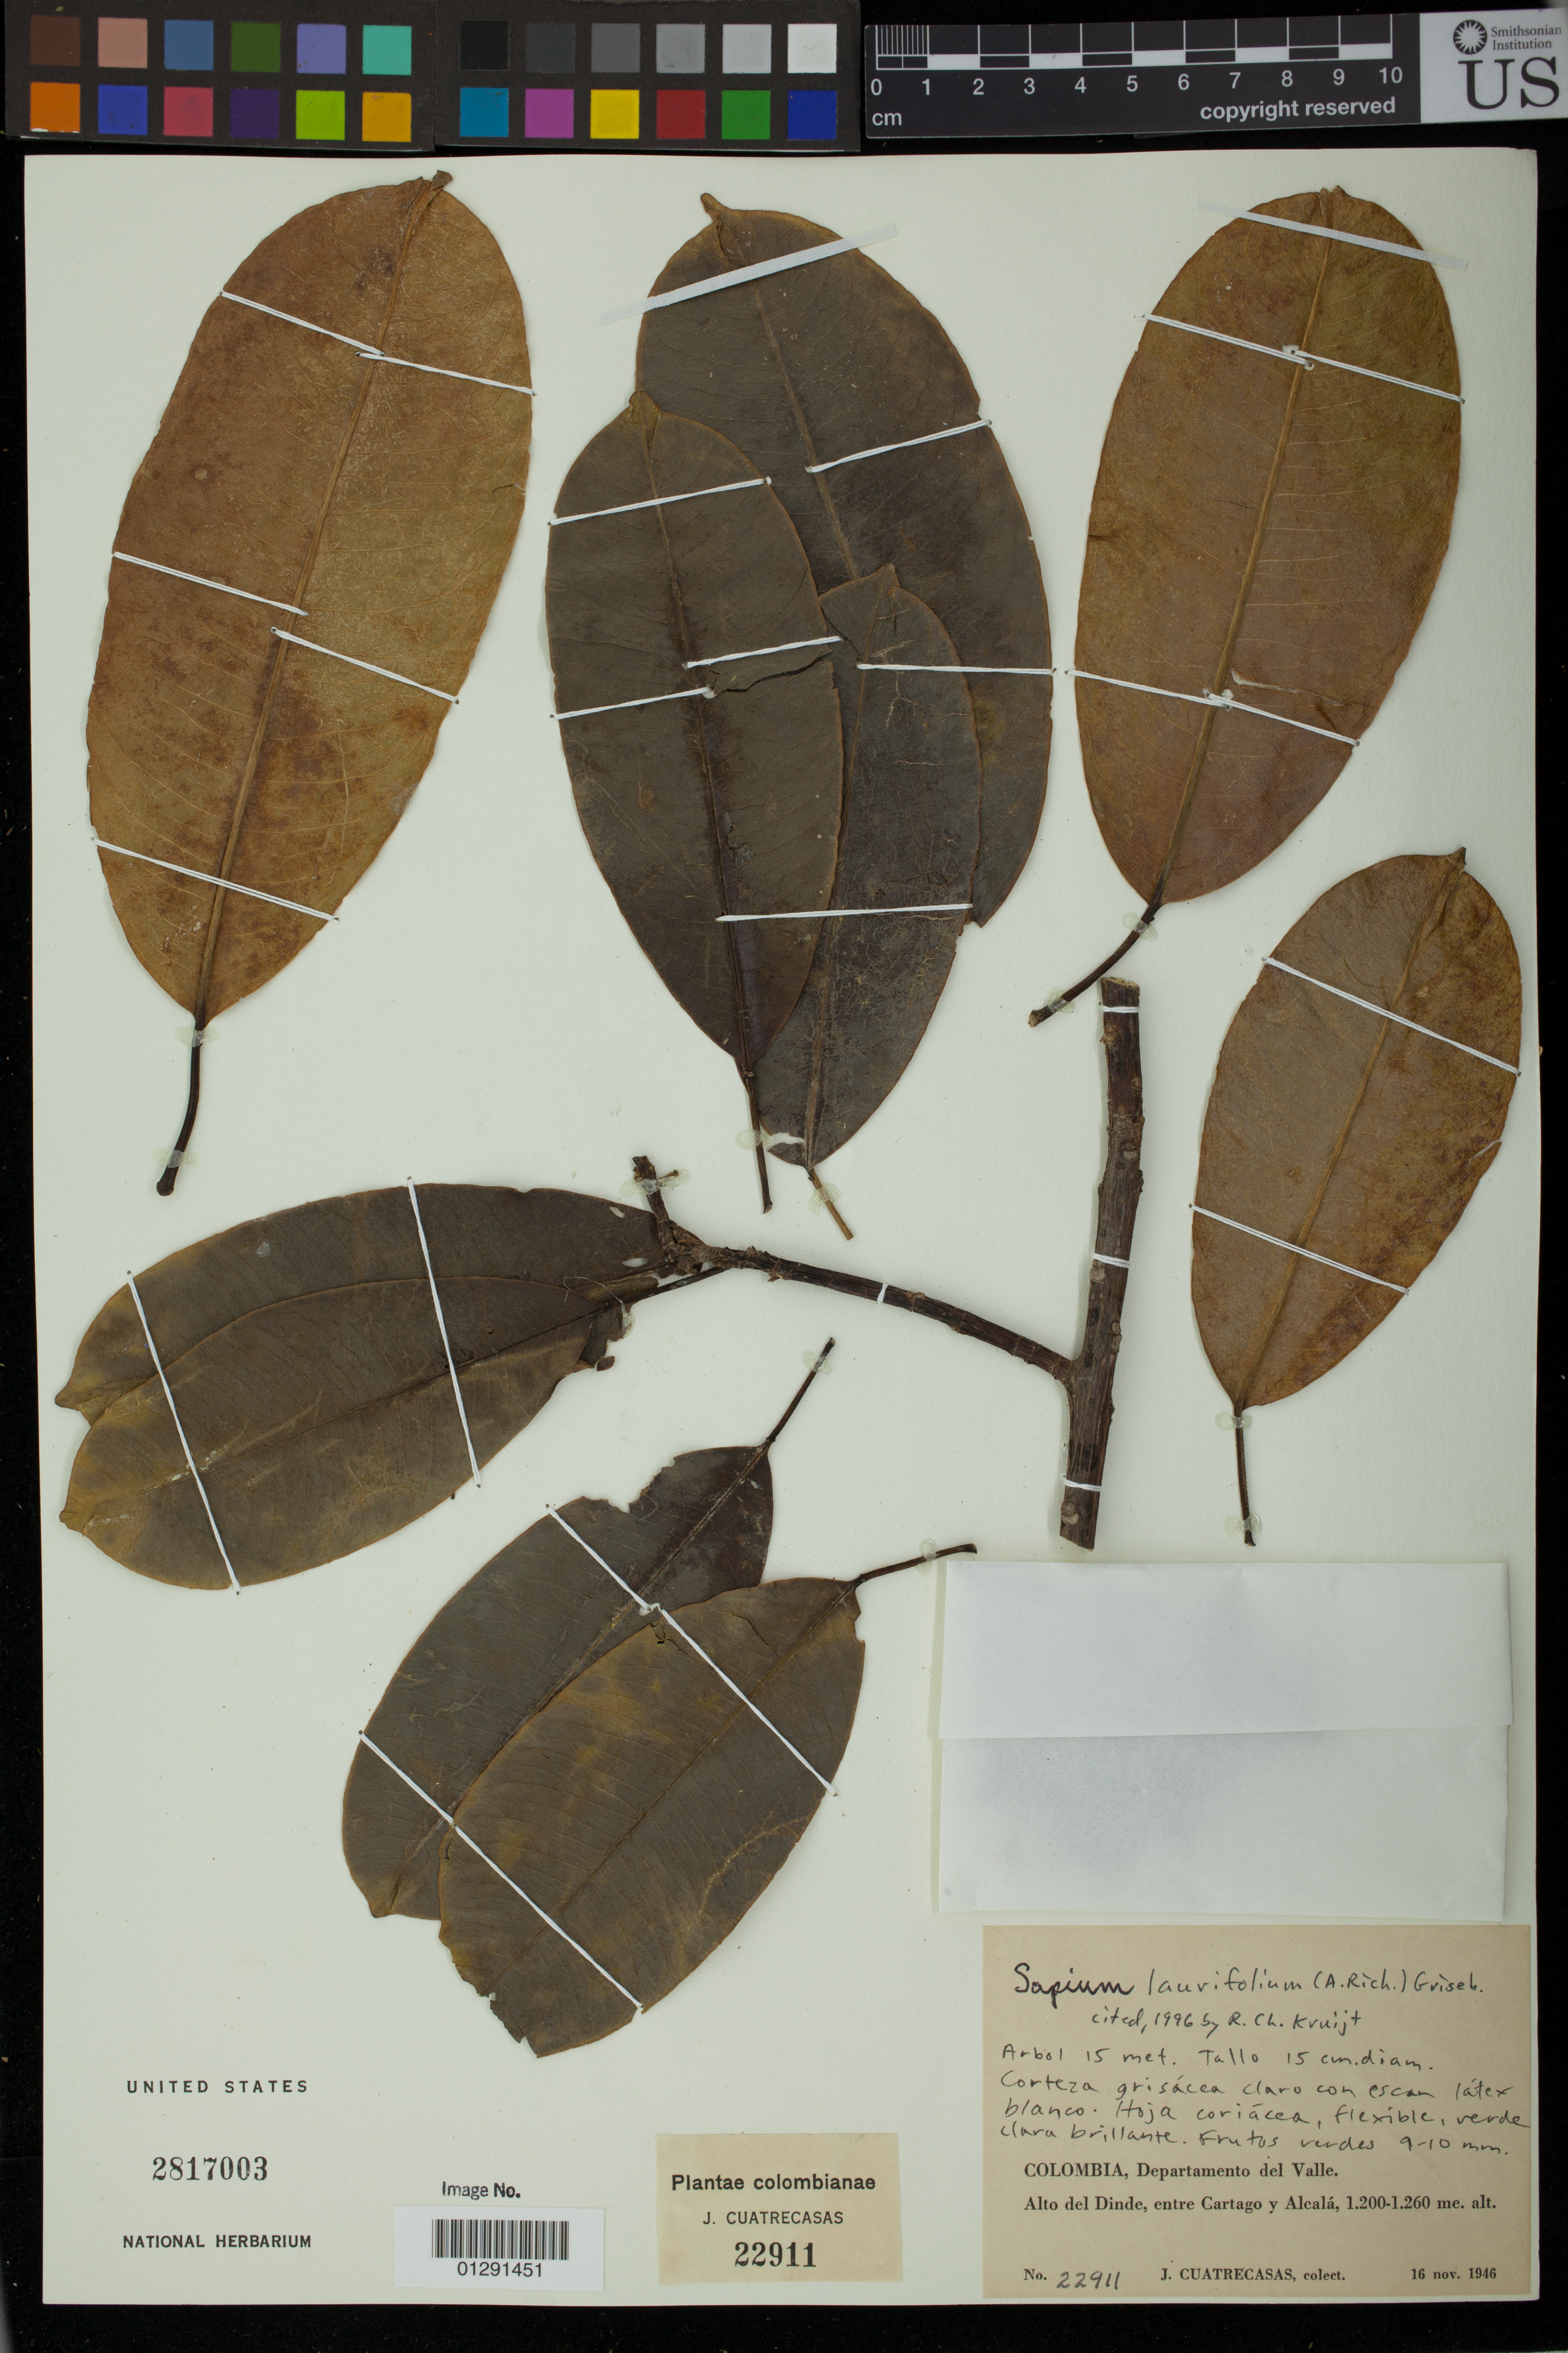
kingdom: Plantae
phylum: Tracheophyta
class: Magnoliopsida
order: Malpighiales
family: Euphorbiaceae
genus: Sapium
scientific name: Sapium lauriflorum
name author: (A. Rich.) Griseb.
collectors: J. Cuatrecasas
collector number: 22911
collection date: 1946-11-16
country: Colombia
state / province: Valle del Cauca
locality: Alto del Dinde, entre Cartago y Alcala.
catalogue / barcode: US 2817003